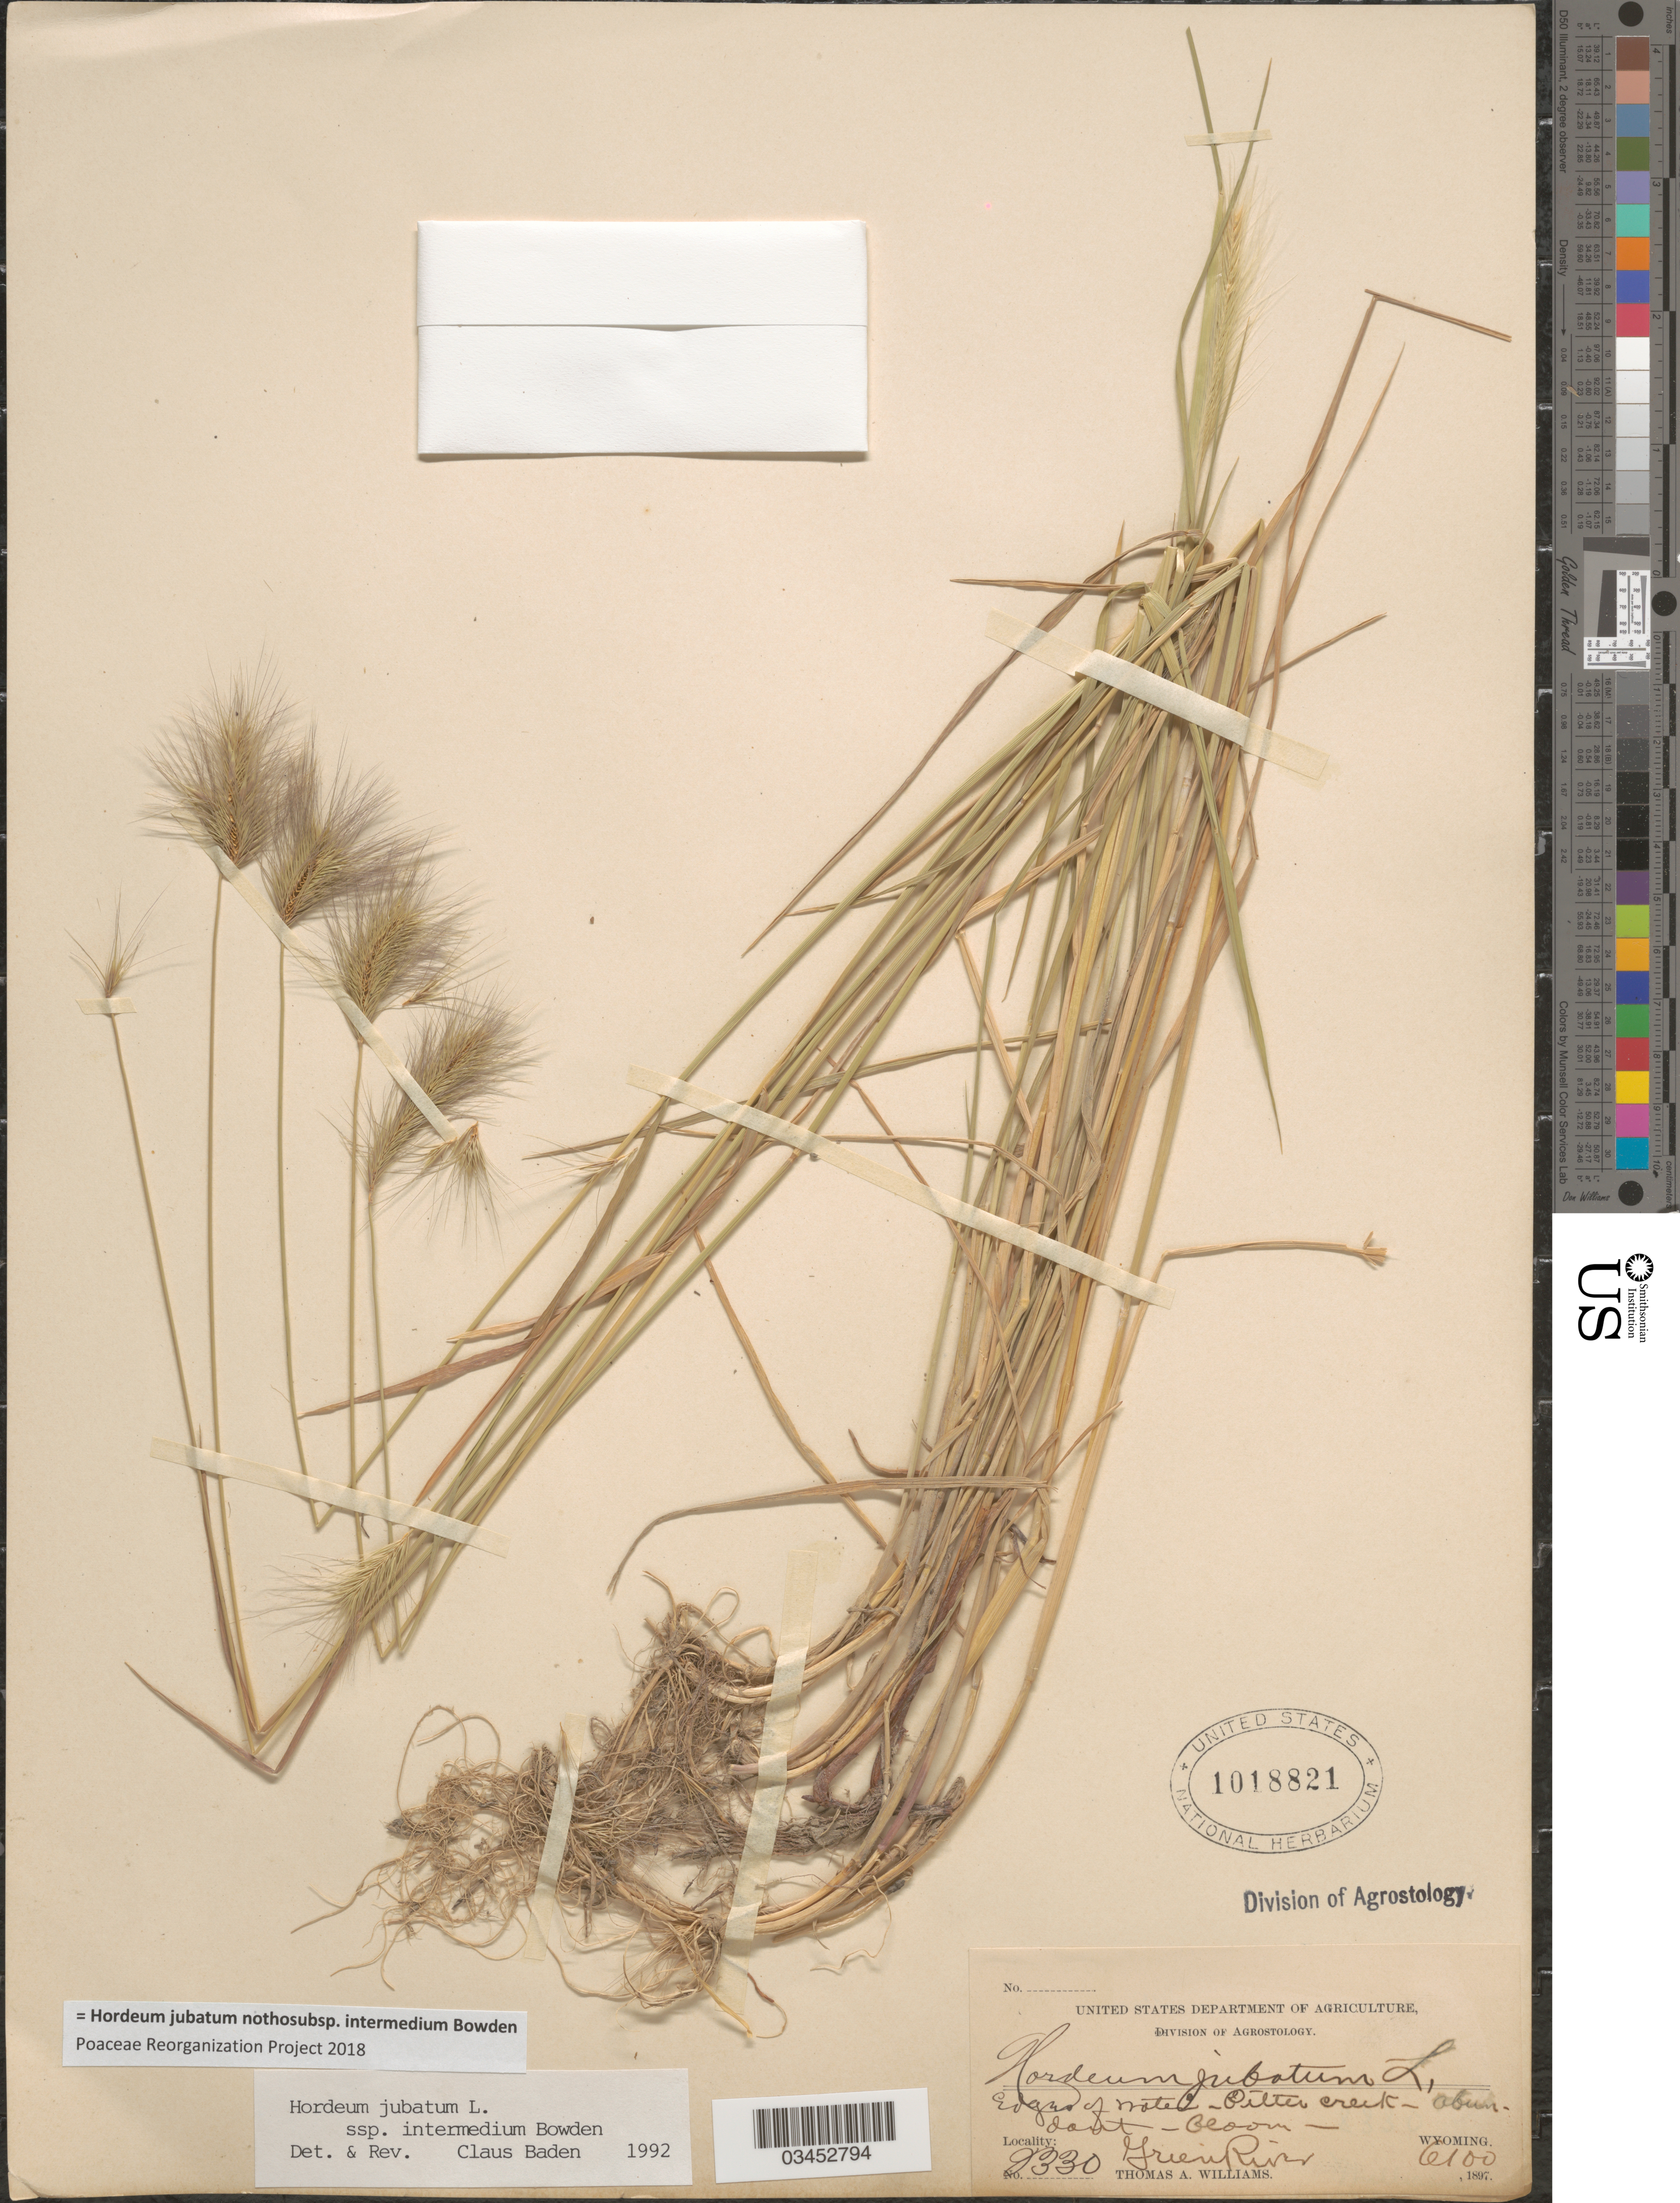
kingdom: Plantae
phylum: Tracheophyta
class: Liliopsida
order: Poales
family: Poaceae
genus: Hordeum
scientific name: Hordeum jubatum nothosubsp. intermedium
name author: Bowden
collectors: T. A. Williams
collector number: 2330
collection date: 1897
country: United States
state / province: Wyoming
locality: Edge of water- Bitter creek. Green River.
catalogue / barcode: US 1018821